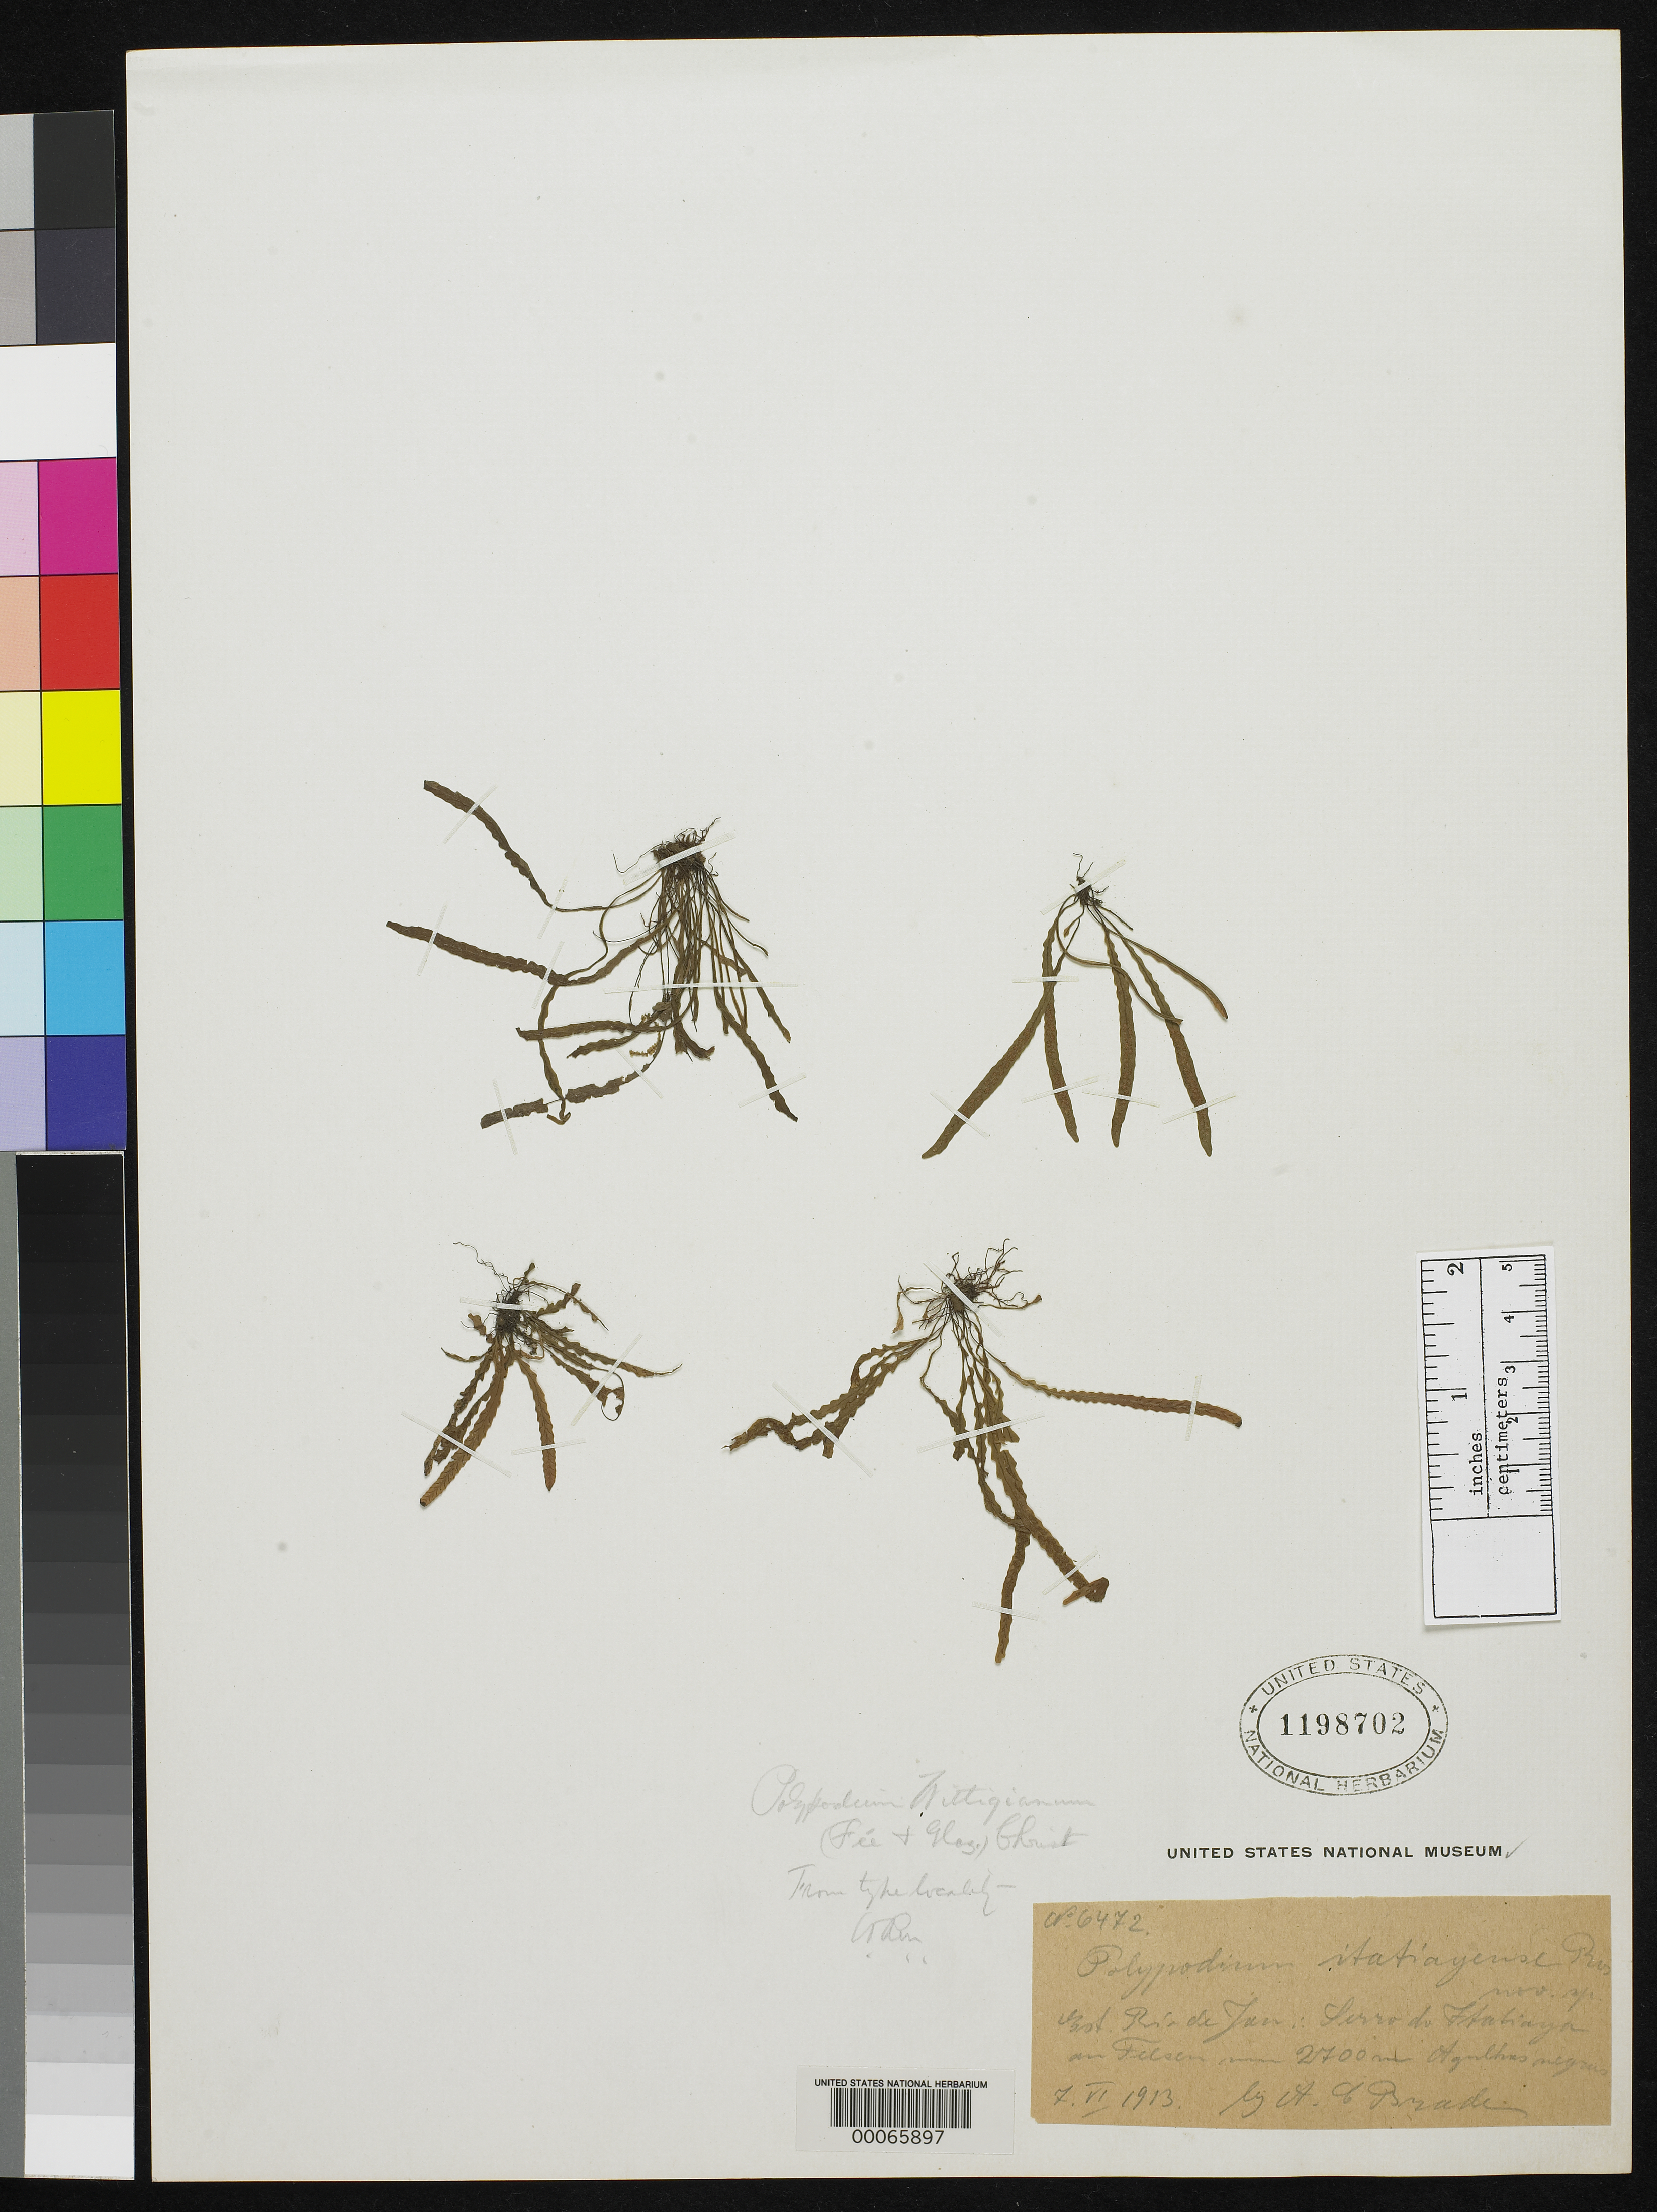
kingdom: Plantae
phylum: Tracheophyta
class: Polypodiopsida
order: Polypodiales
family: Polypodiaceae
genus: Polypodium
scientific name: Polypodium itatiayense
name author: Rosenst.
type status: Isotype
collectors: -. Tamandare & A. C. Brade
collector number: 6472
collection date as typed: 07 Jun 1913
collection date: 1913-06-07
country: Brazil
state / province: Rio de Janeiro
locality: Serra do Itatiaya.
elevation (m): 2700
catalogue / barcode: US 1198702